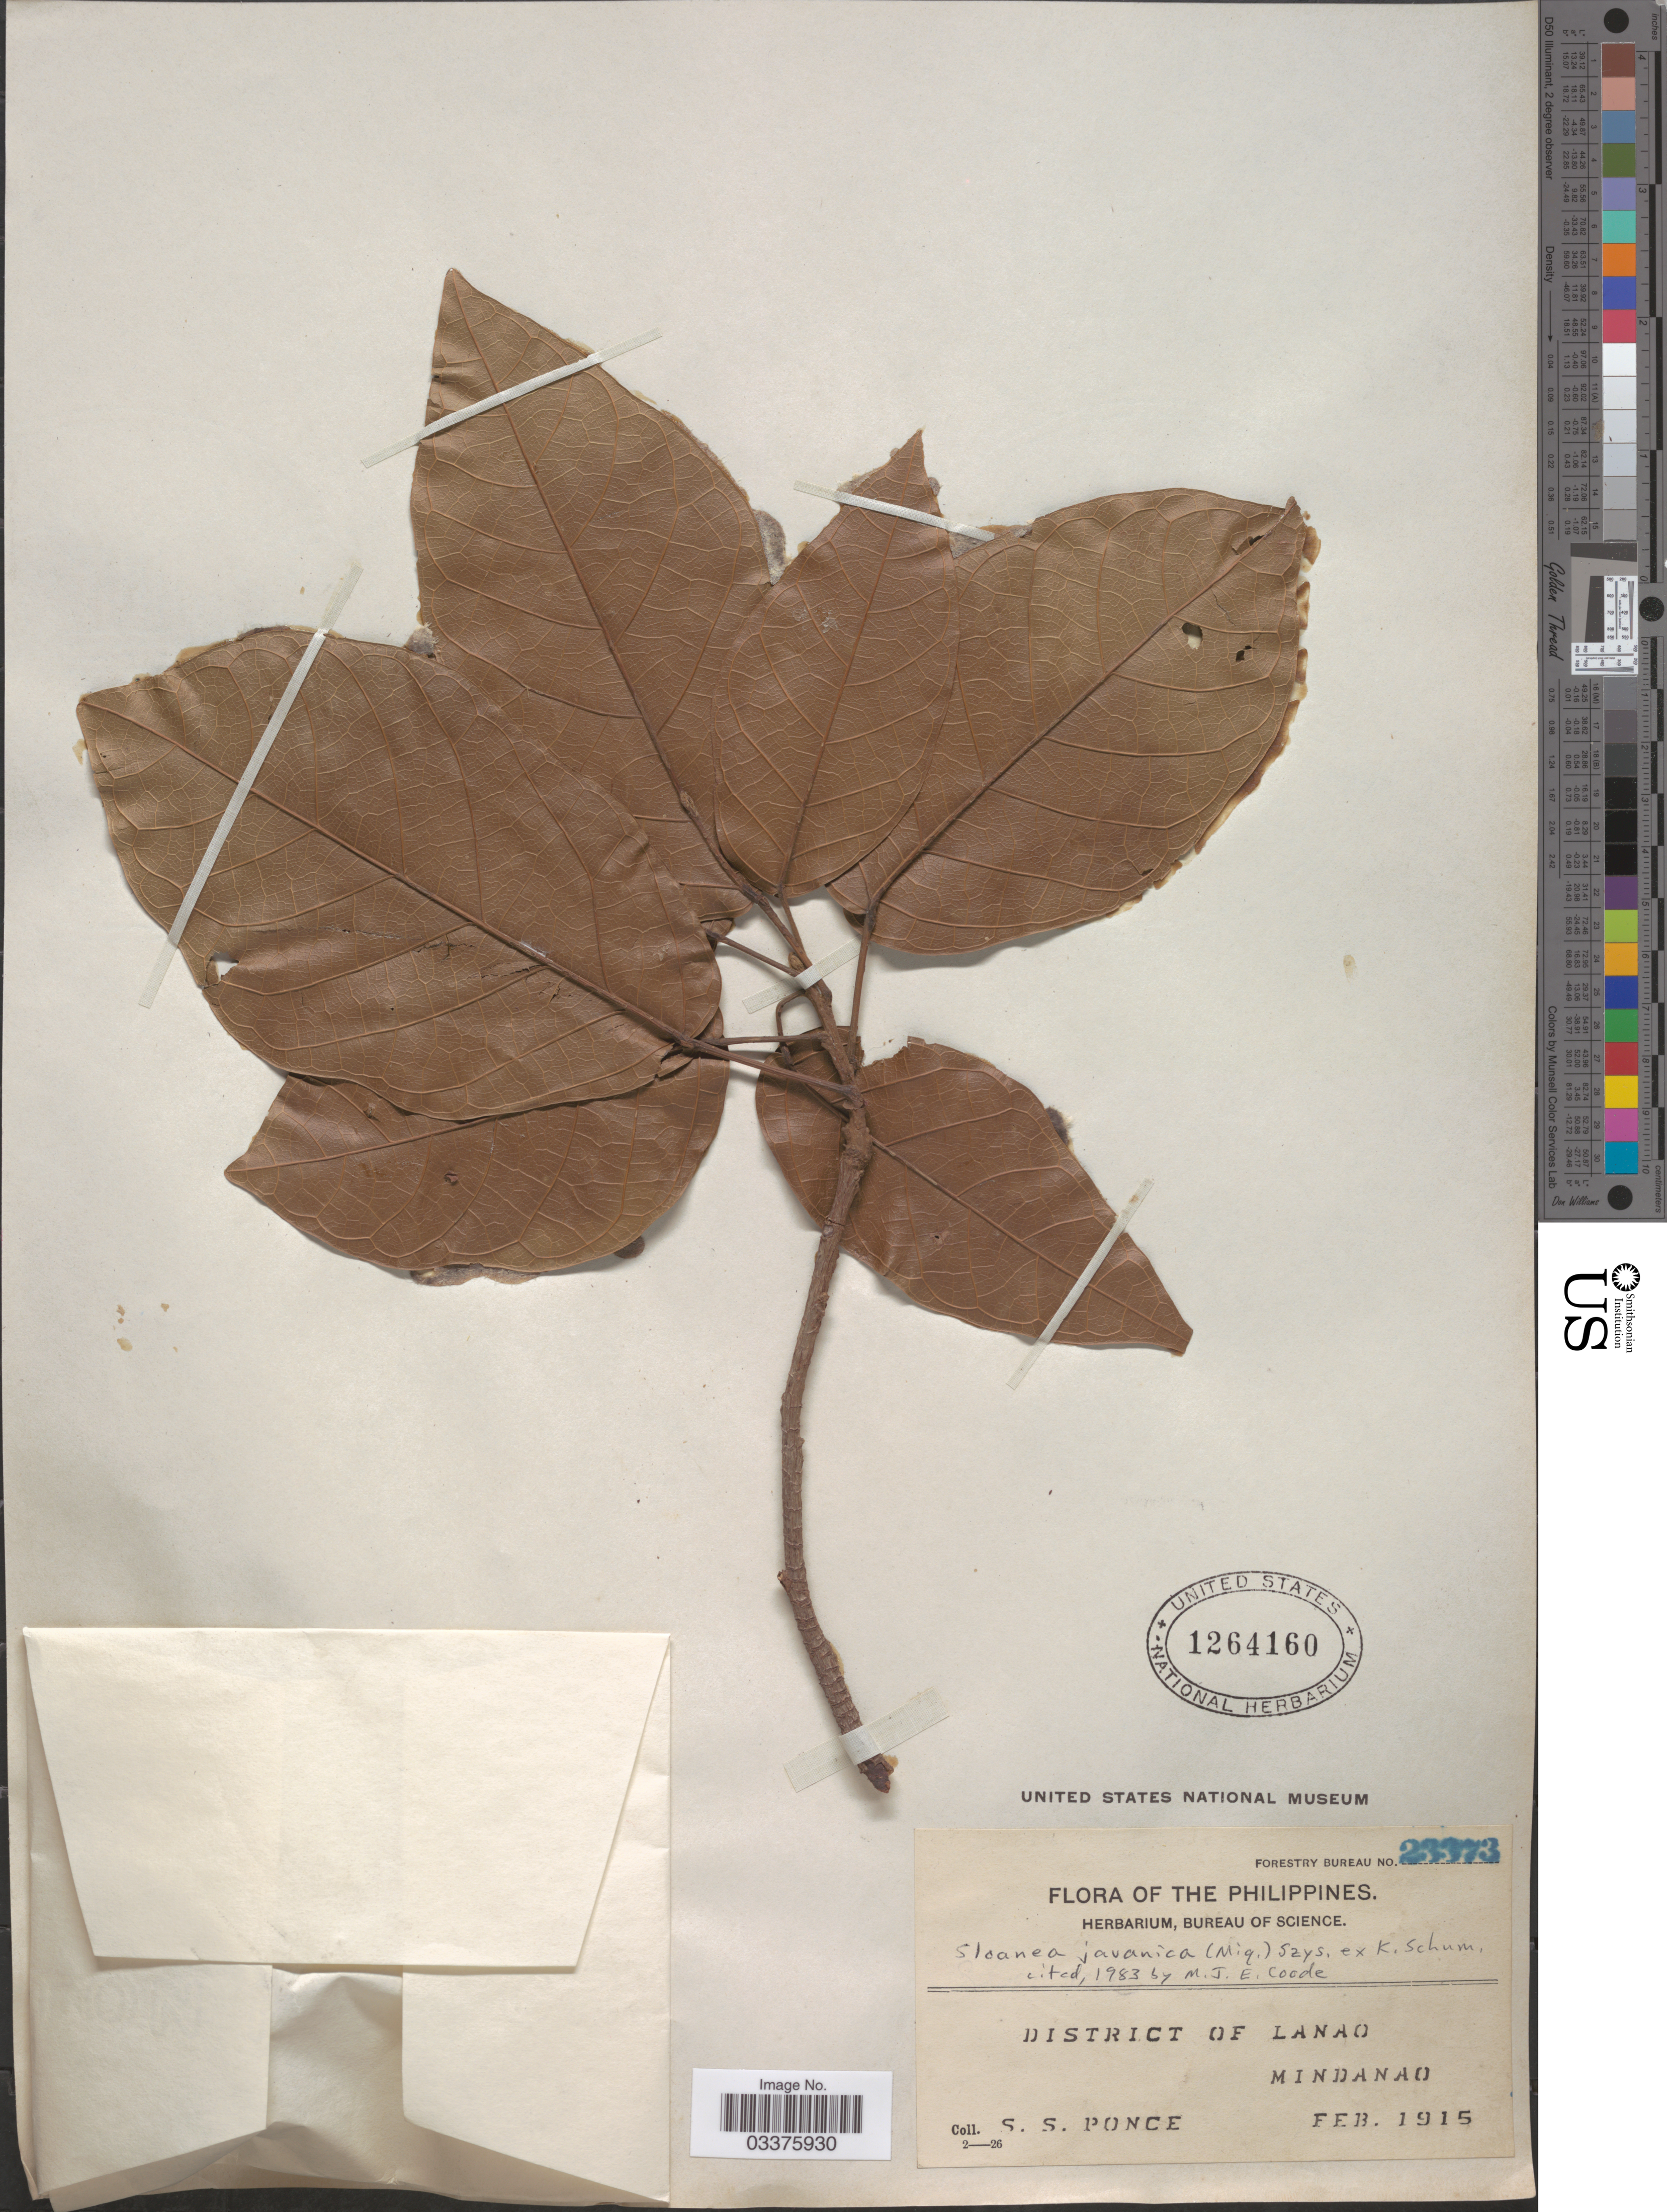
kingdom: Plantae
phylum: Tracheophyta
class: Magnoliopsida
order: Oxalidales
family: Elaeocarpaceae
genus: Sloanea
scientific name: Sloanea javanica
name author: (Miq.) Szyzyl.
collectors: S. Ponce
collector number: Forestry Bureau 23373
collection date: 1915-02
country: Philippines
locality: District of Lanao, Mindanao.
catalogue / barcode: US 1264160